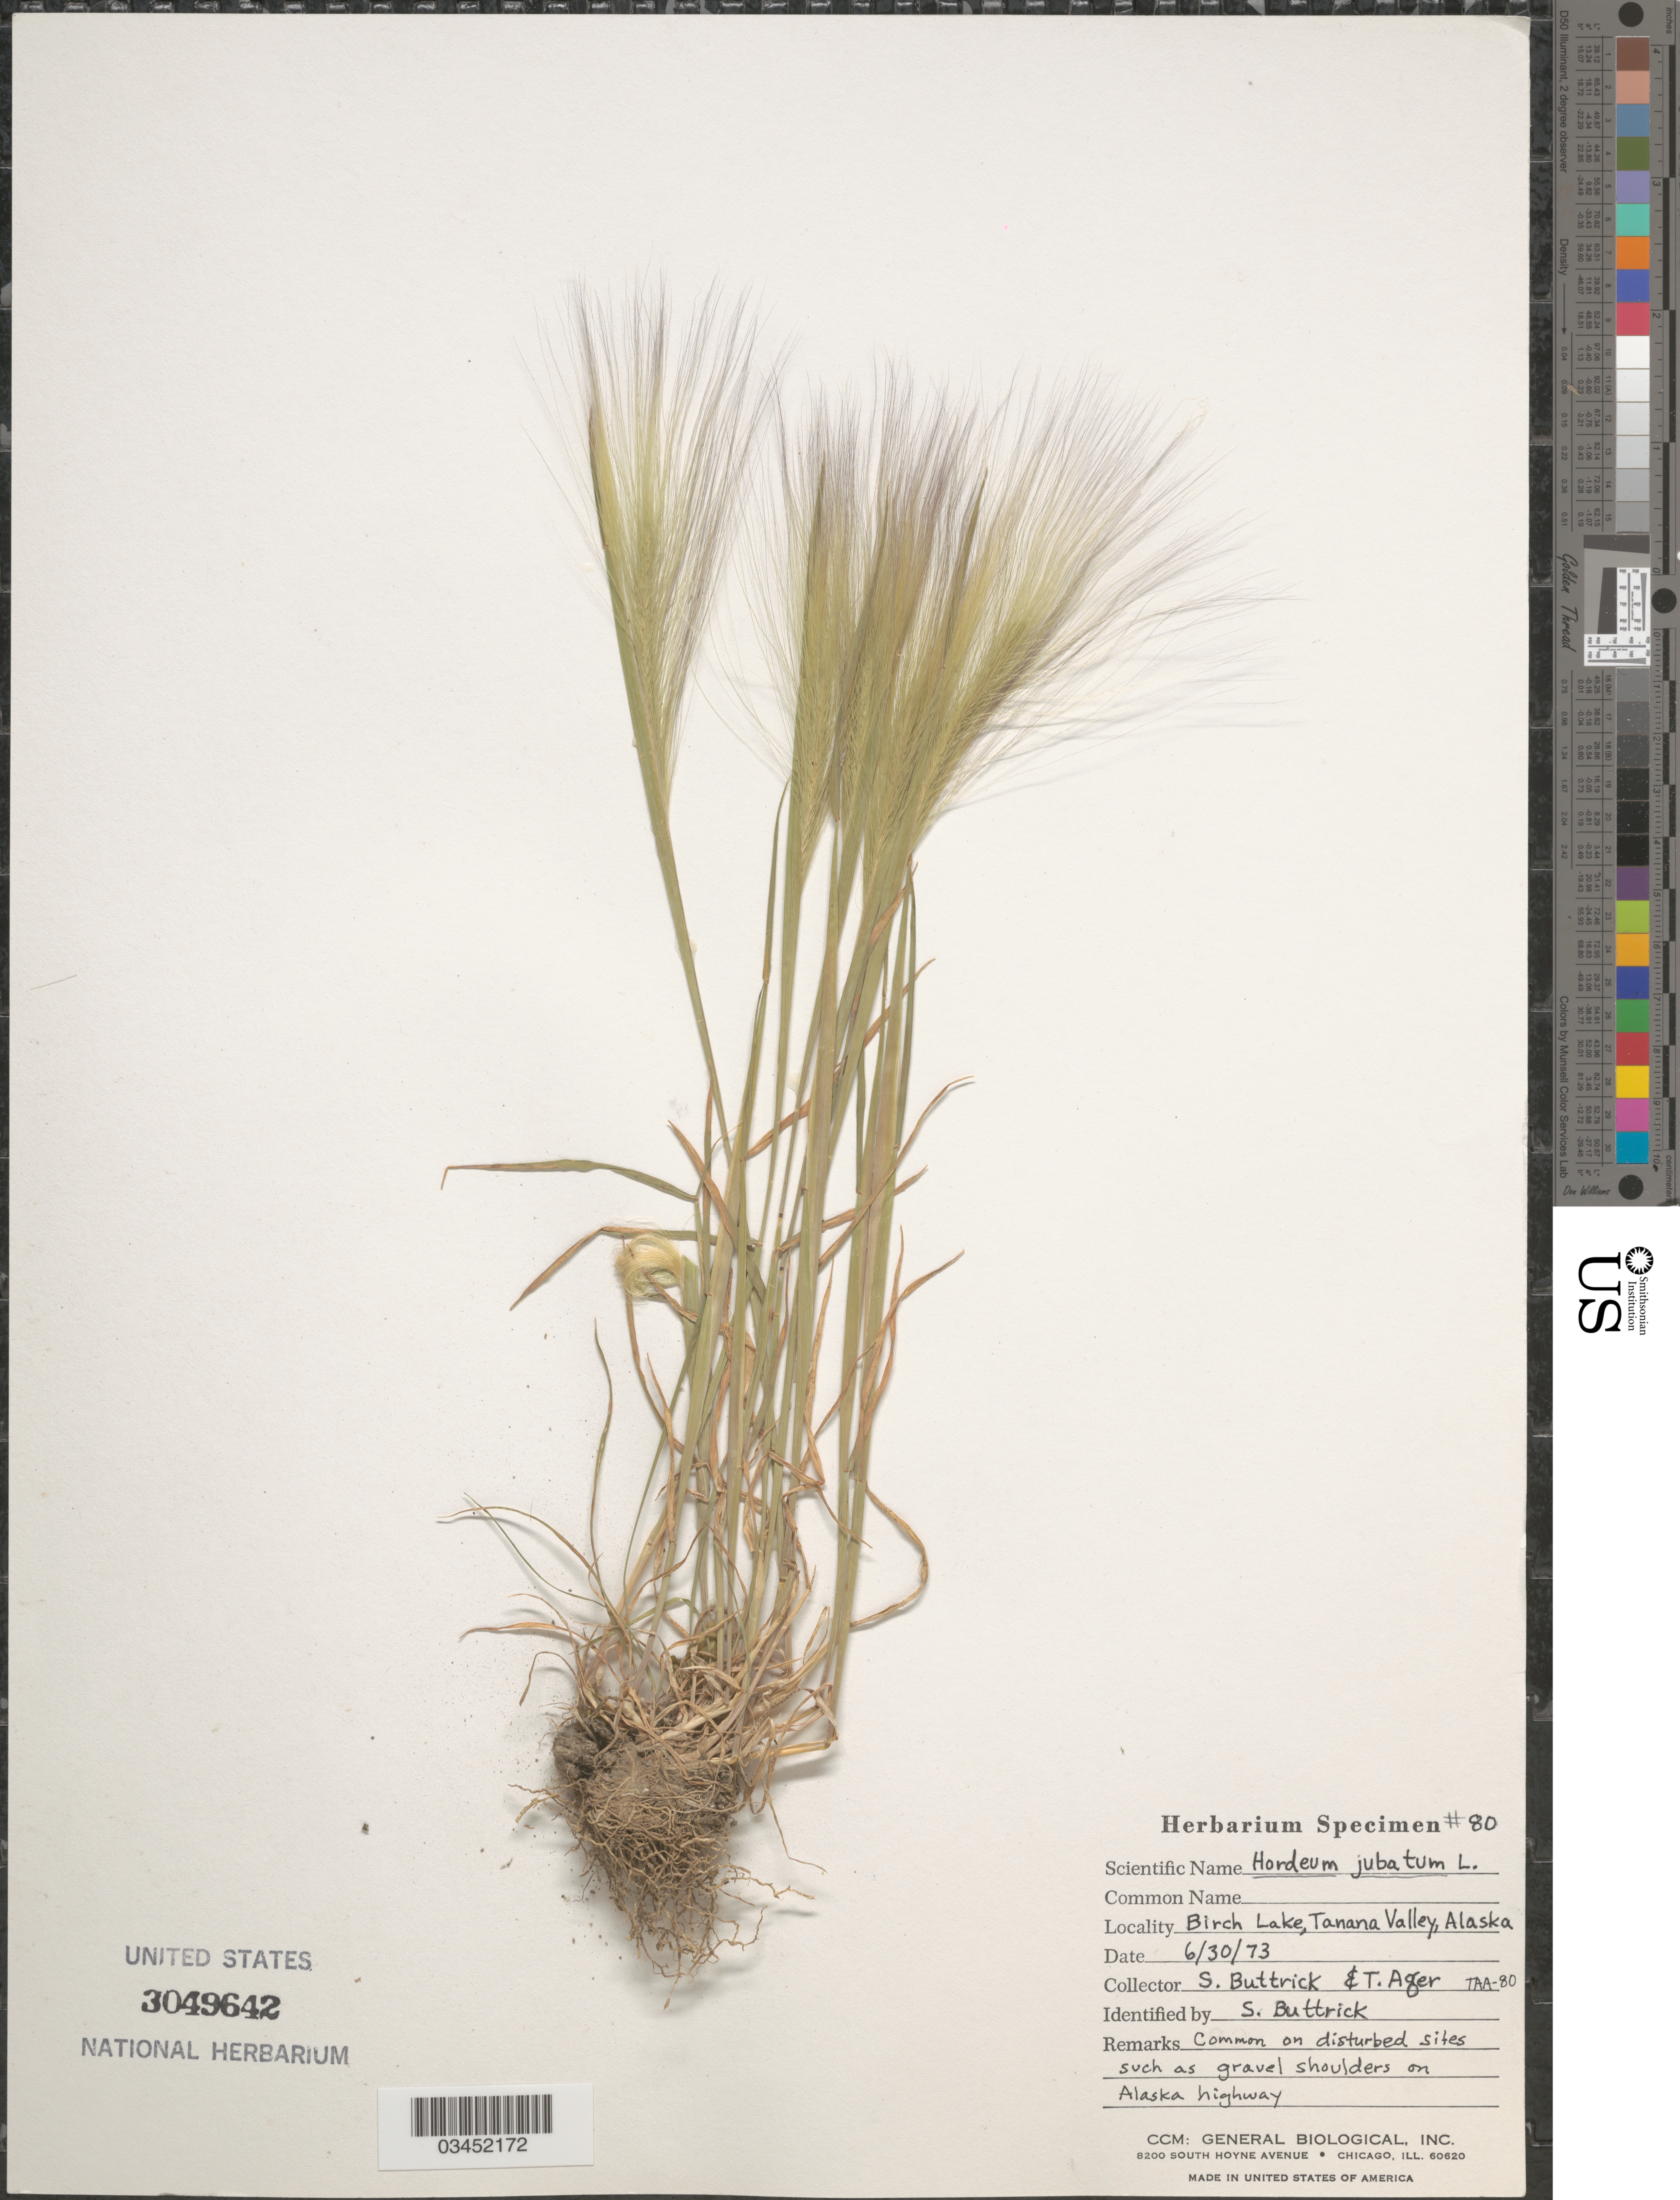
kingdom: Plantae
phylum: Tracheophyta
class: Liliopsida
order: Poales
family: Poaceae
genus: Hordeum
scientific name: Hordeum jubatum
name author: L.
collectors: S. Buttrick & T. Ager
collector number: TAA-80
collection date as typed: Transcribed d/m/y: 30/6/73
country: United States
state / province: Alaska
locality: Birch Lake, Tanana Valley. On Alaska highway.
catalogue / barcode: US 3049642